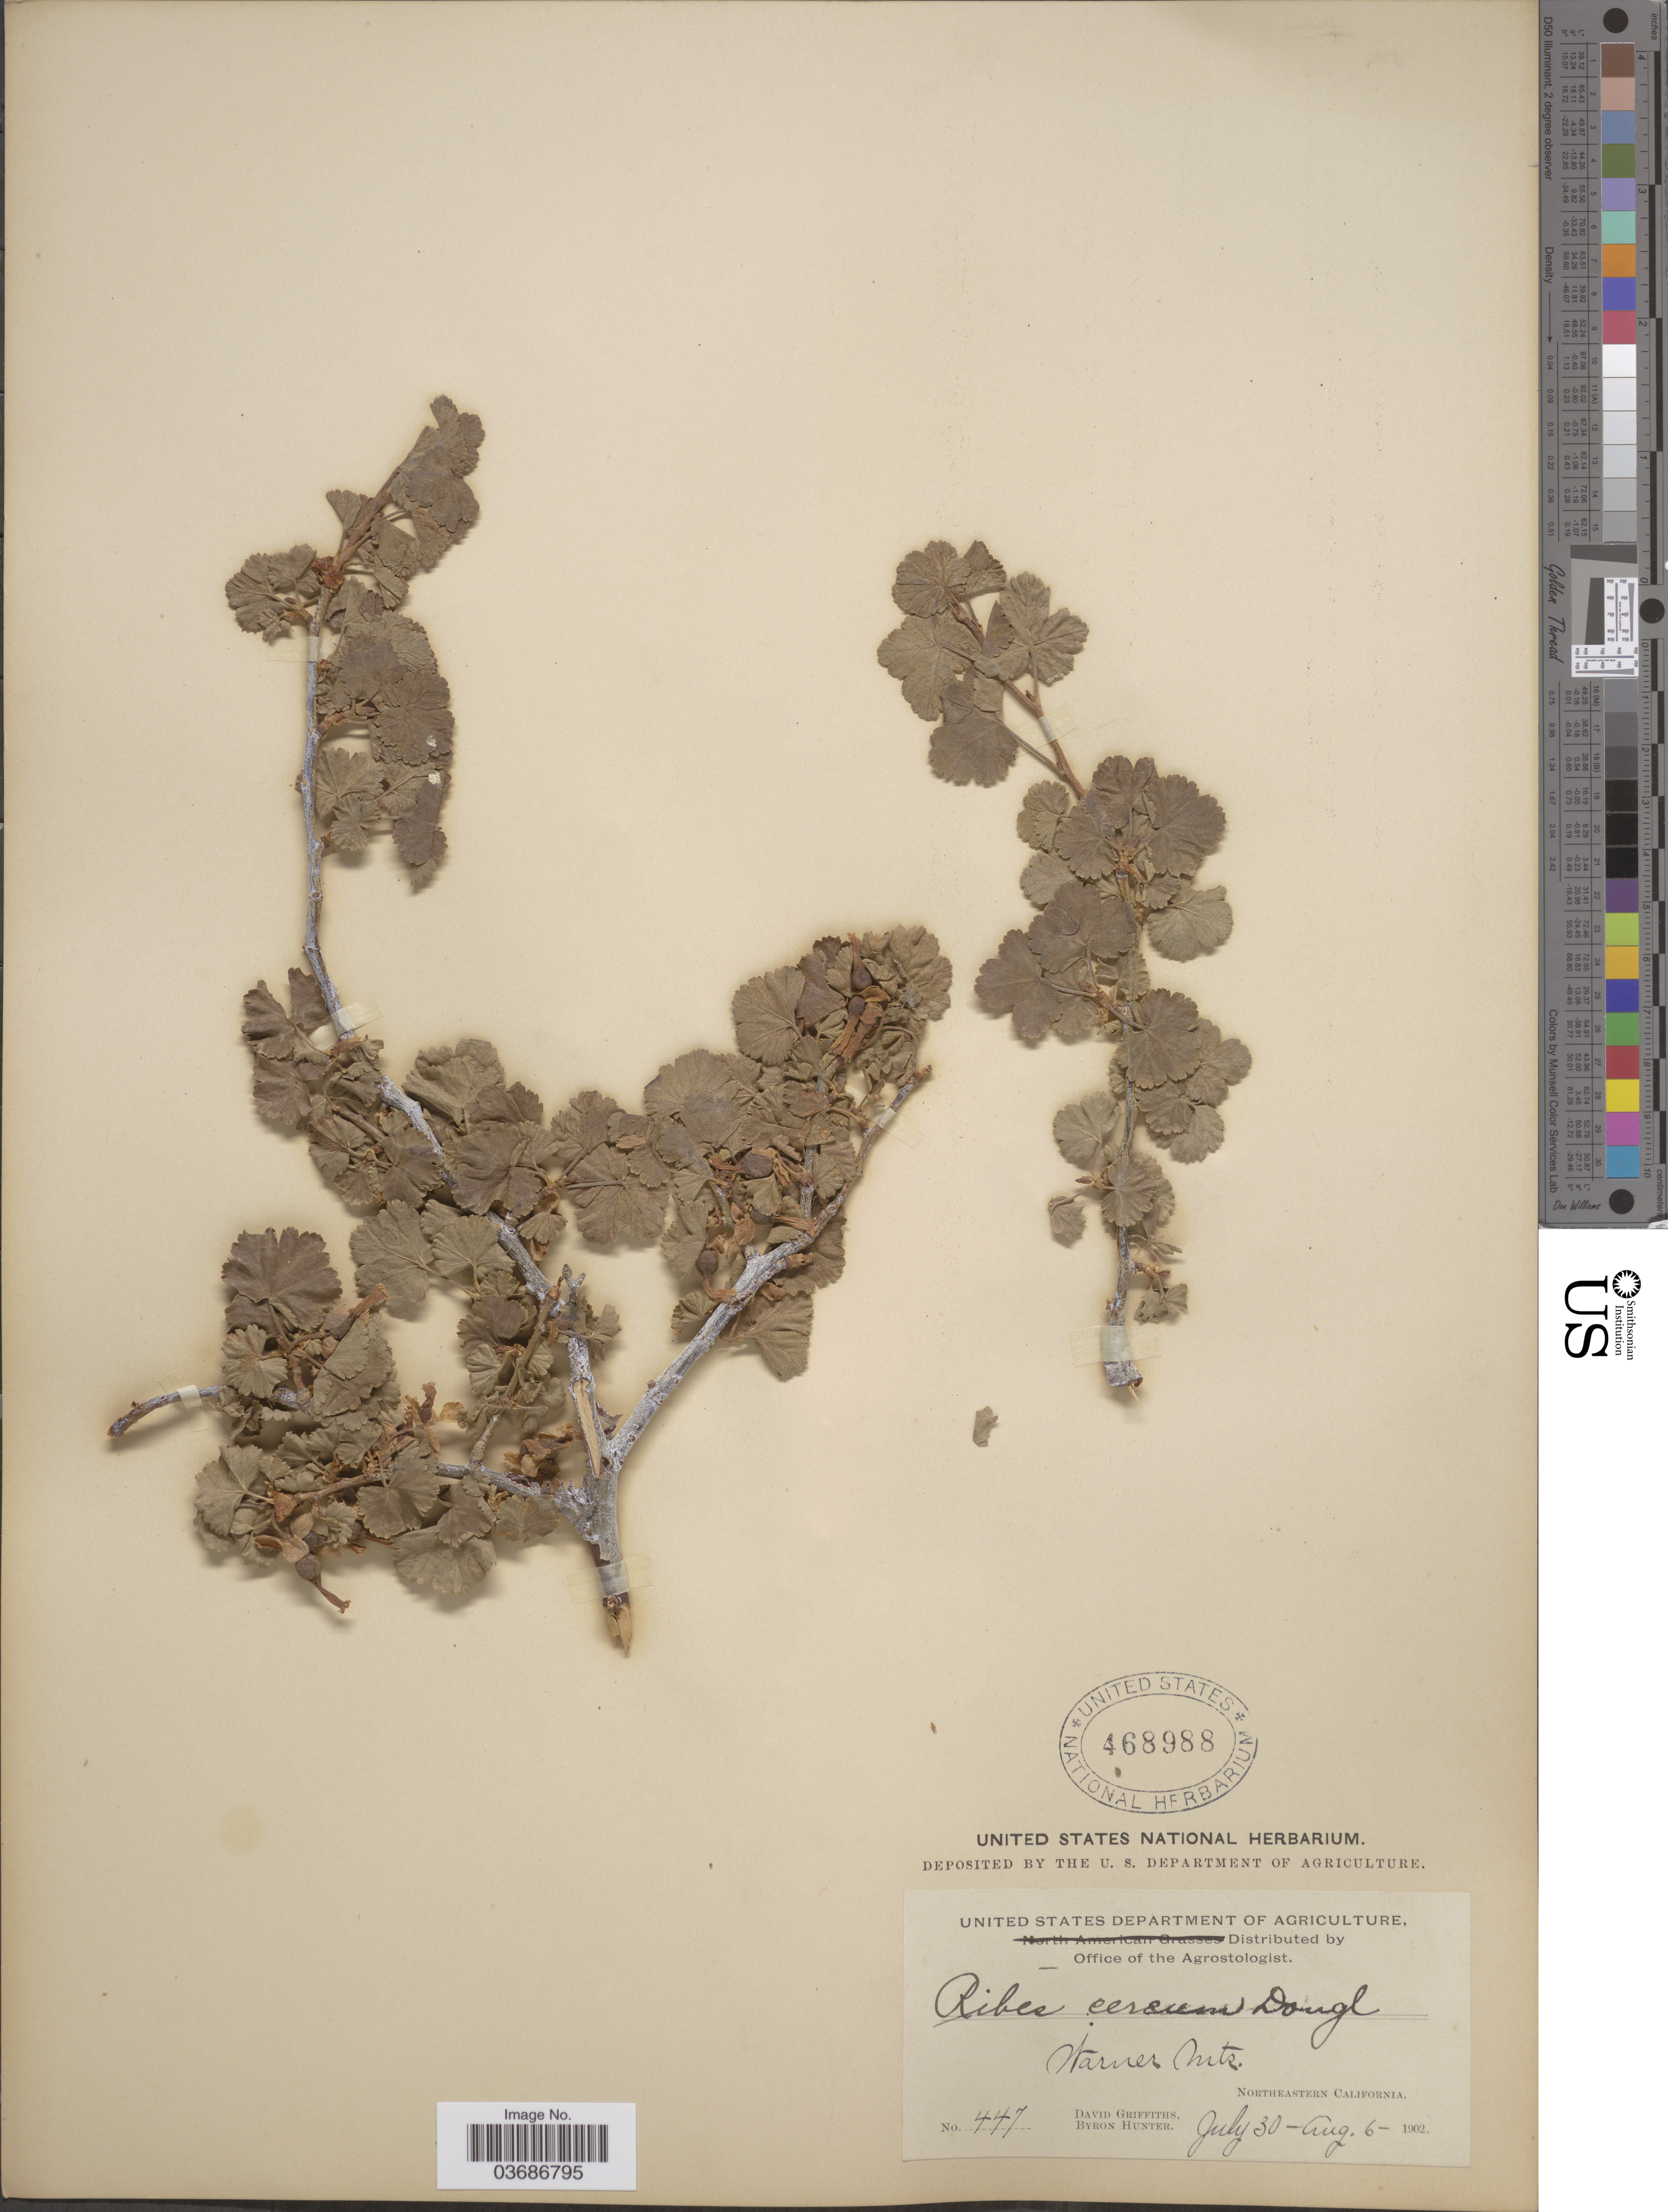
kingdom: Plantae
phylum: Tracheophyta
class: Magnoliopsida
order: Saxifragales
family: Grossulariaceae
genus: Ribes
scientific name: Ribes cereum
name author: Douglas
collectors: D. Griffiths & B. Hunter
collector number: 447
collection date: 1902-07-30/1902-08-06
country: United States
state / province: California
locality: Warner Mts. Northeastern California.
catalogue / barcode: US 468988